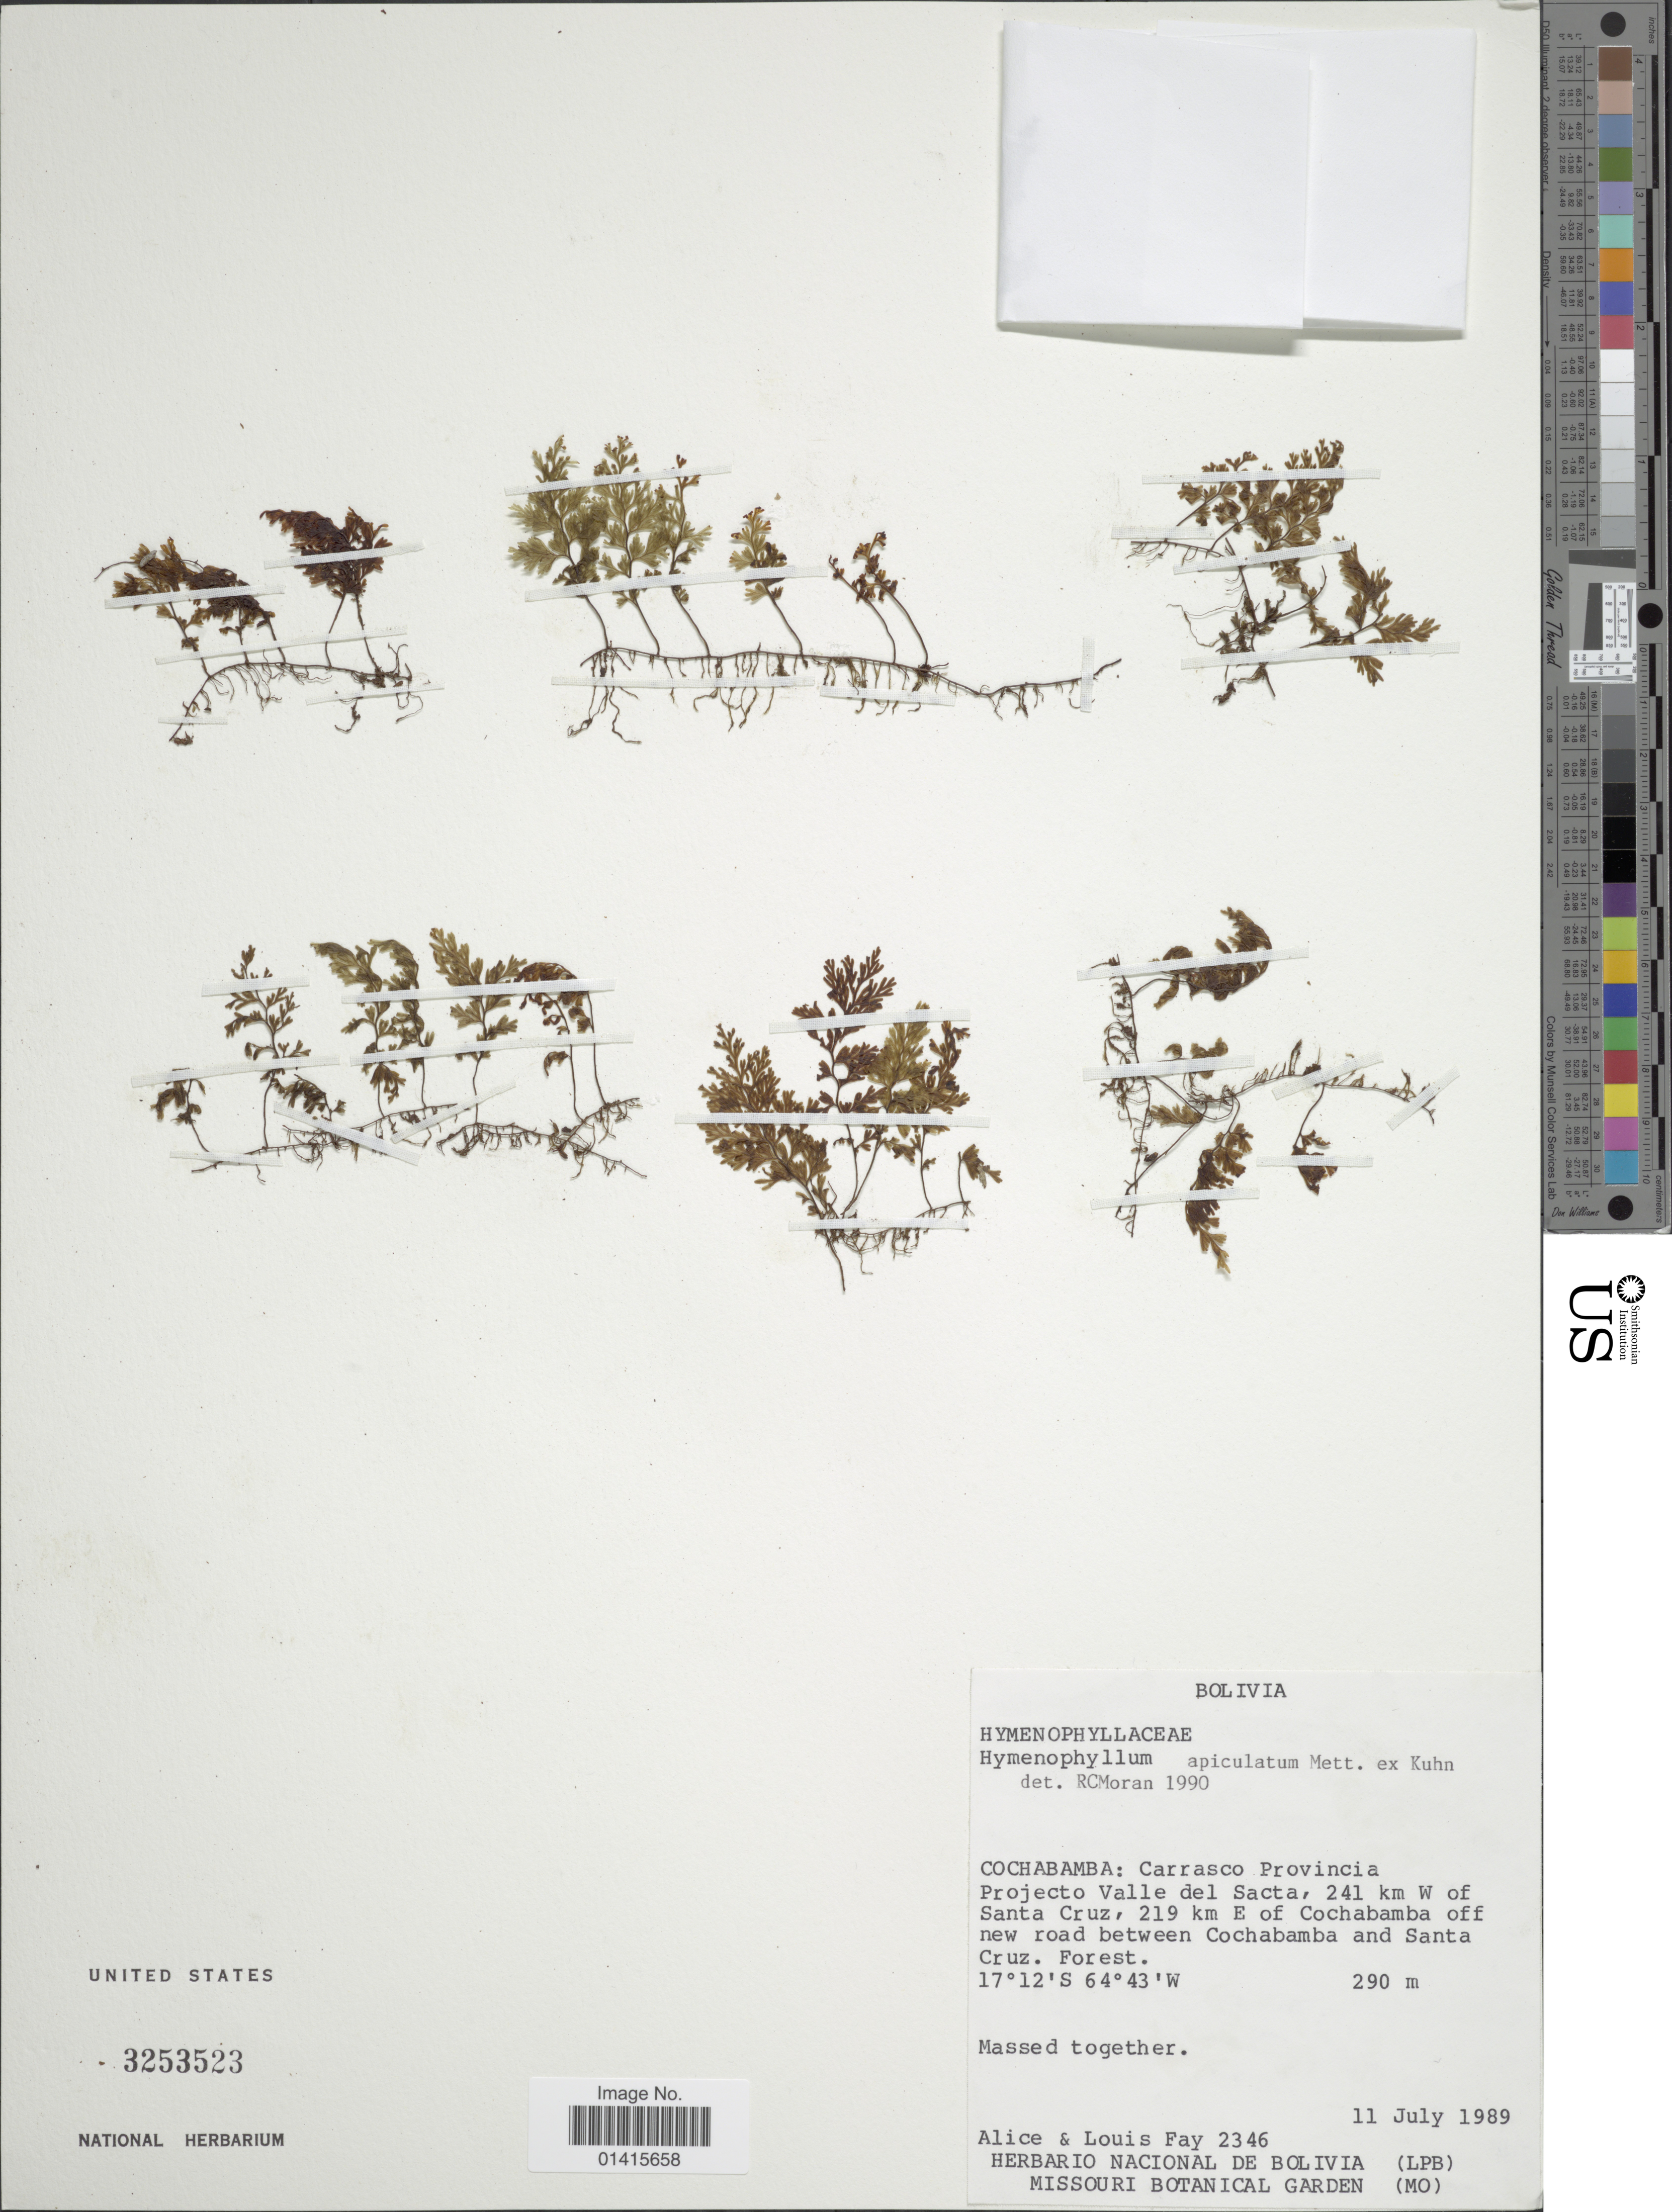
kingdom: Plantae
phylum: Tracheophyta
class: Polypodiopsida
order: Hymenophyllales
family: Hymenophyllaceae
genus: Hymenophyllum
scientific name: Hymenophyllum apiculatum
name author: Mett. ex Kuhn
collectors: A. Fay & L. Fay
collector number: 2346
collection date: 1989-07-11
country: Bolivia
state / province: Cochabamba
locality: Cochabamba: Carrasco Provincia Projecto Valle del Sacta, 241km W of Santa Cruz, 219km E of Cochabamba off new road between Cochabamba and Santa Cruz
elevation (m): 290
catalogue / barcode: US 3253523